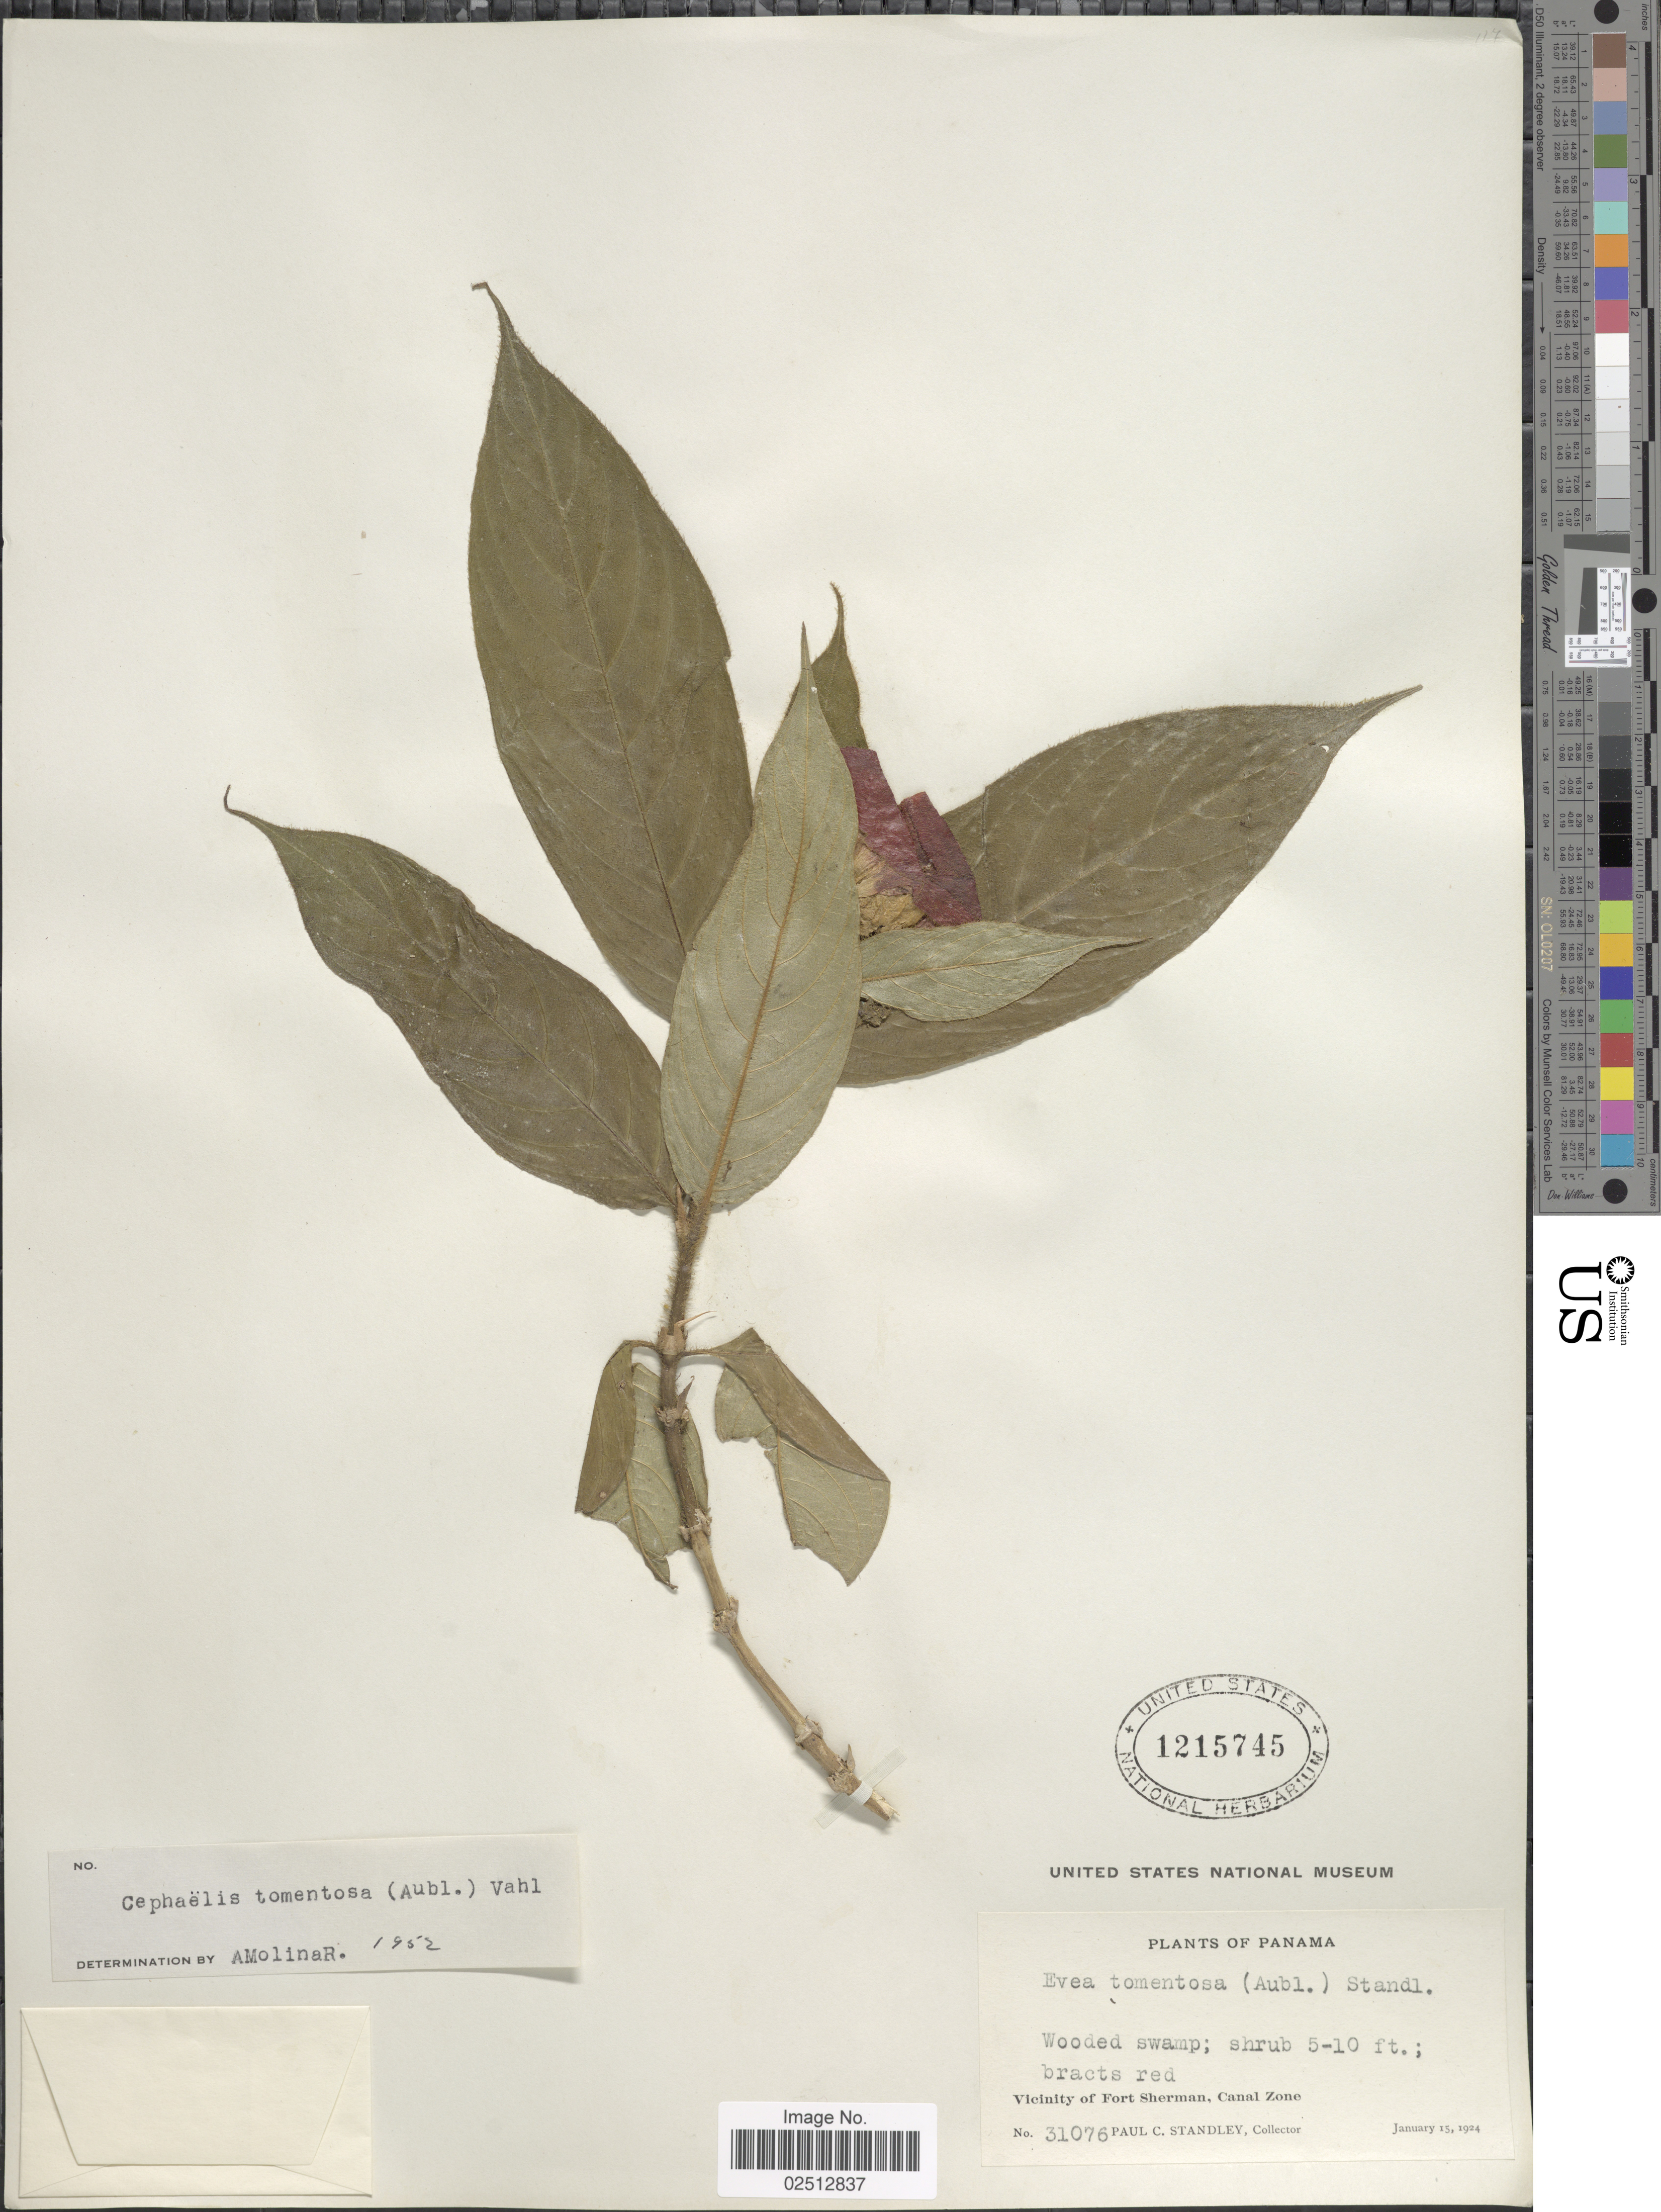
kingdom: Plantae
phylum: Tracheophyta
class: Magnoliopsida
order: Gentianales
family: Rubiaceae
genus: Psychotria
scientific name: Psychotria poeppigiana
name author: Müll. Arg.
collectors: P. C. Standley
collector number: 31076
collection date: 1924-01-15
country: Panama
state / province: Colón / Panamá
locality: Vicinity of Fort Sherman, Canal Zone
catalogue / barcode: US 1215745